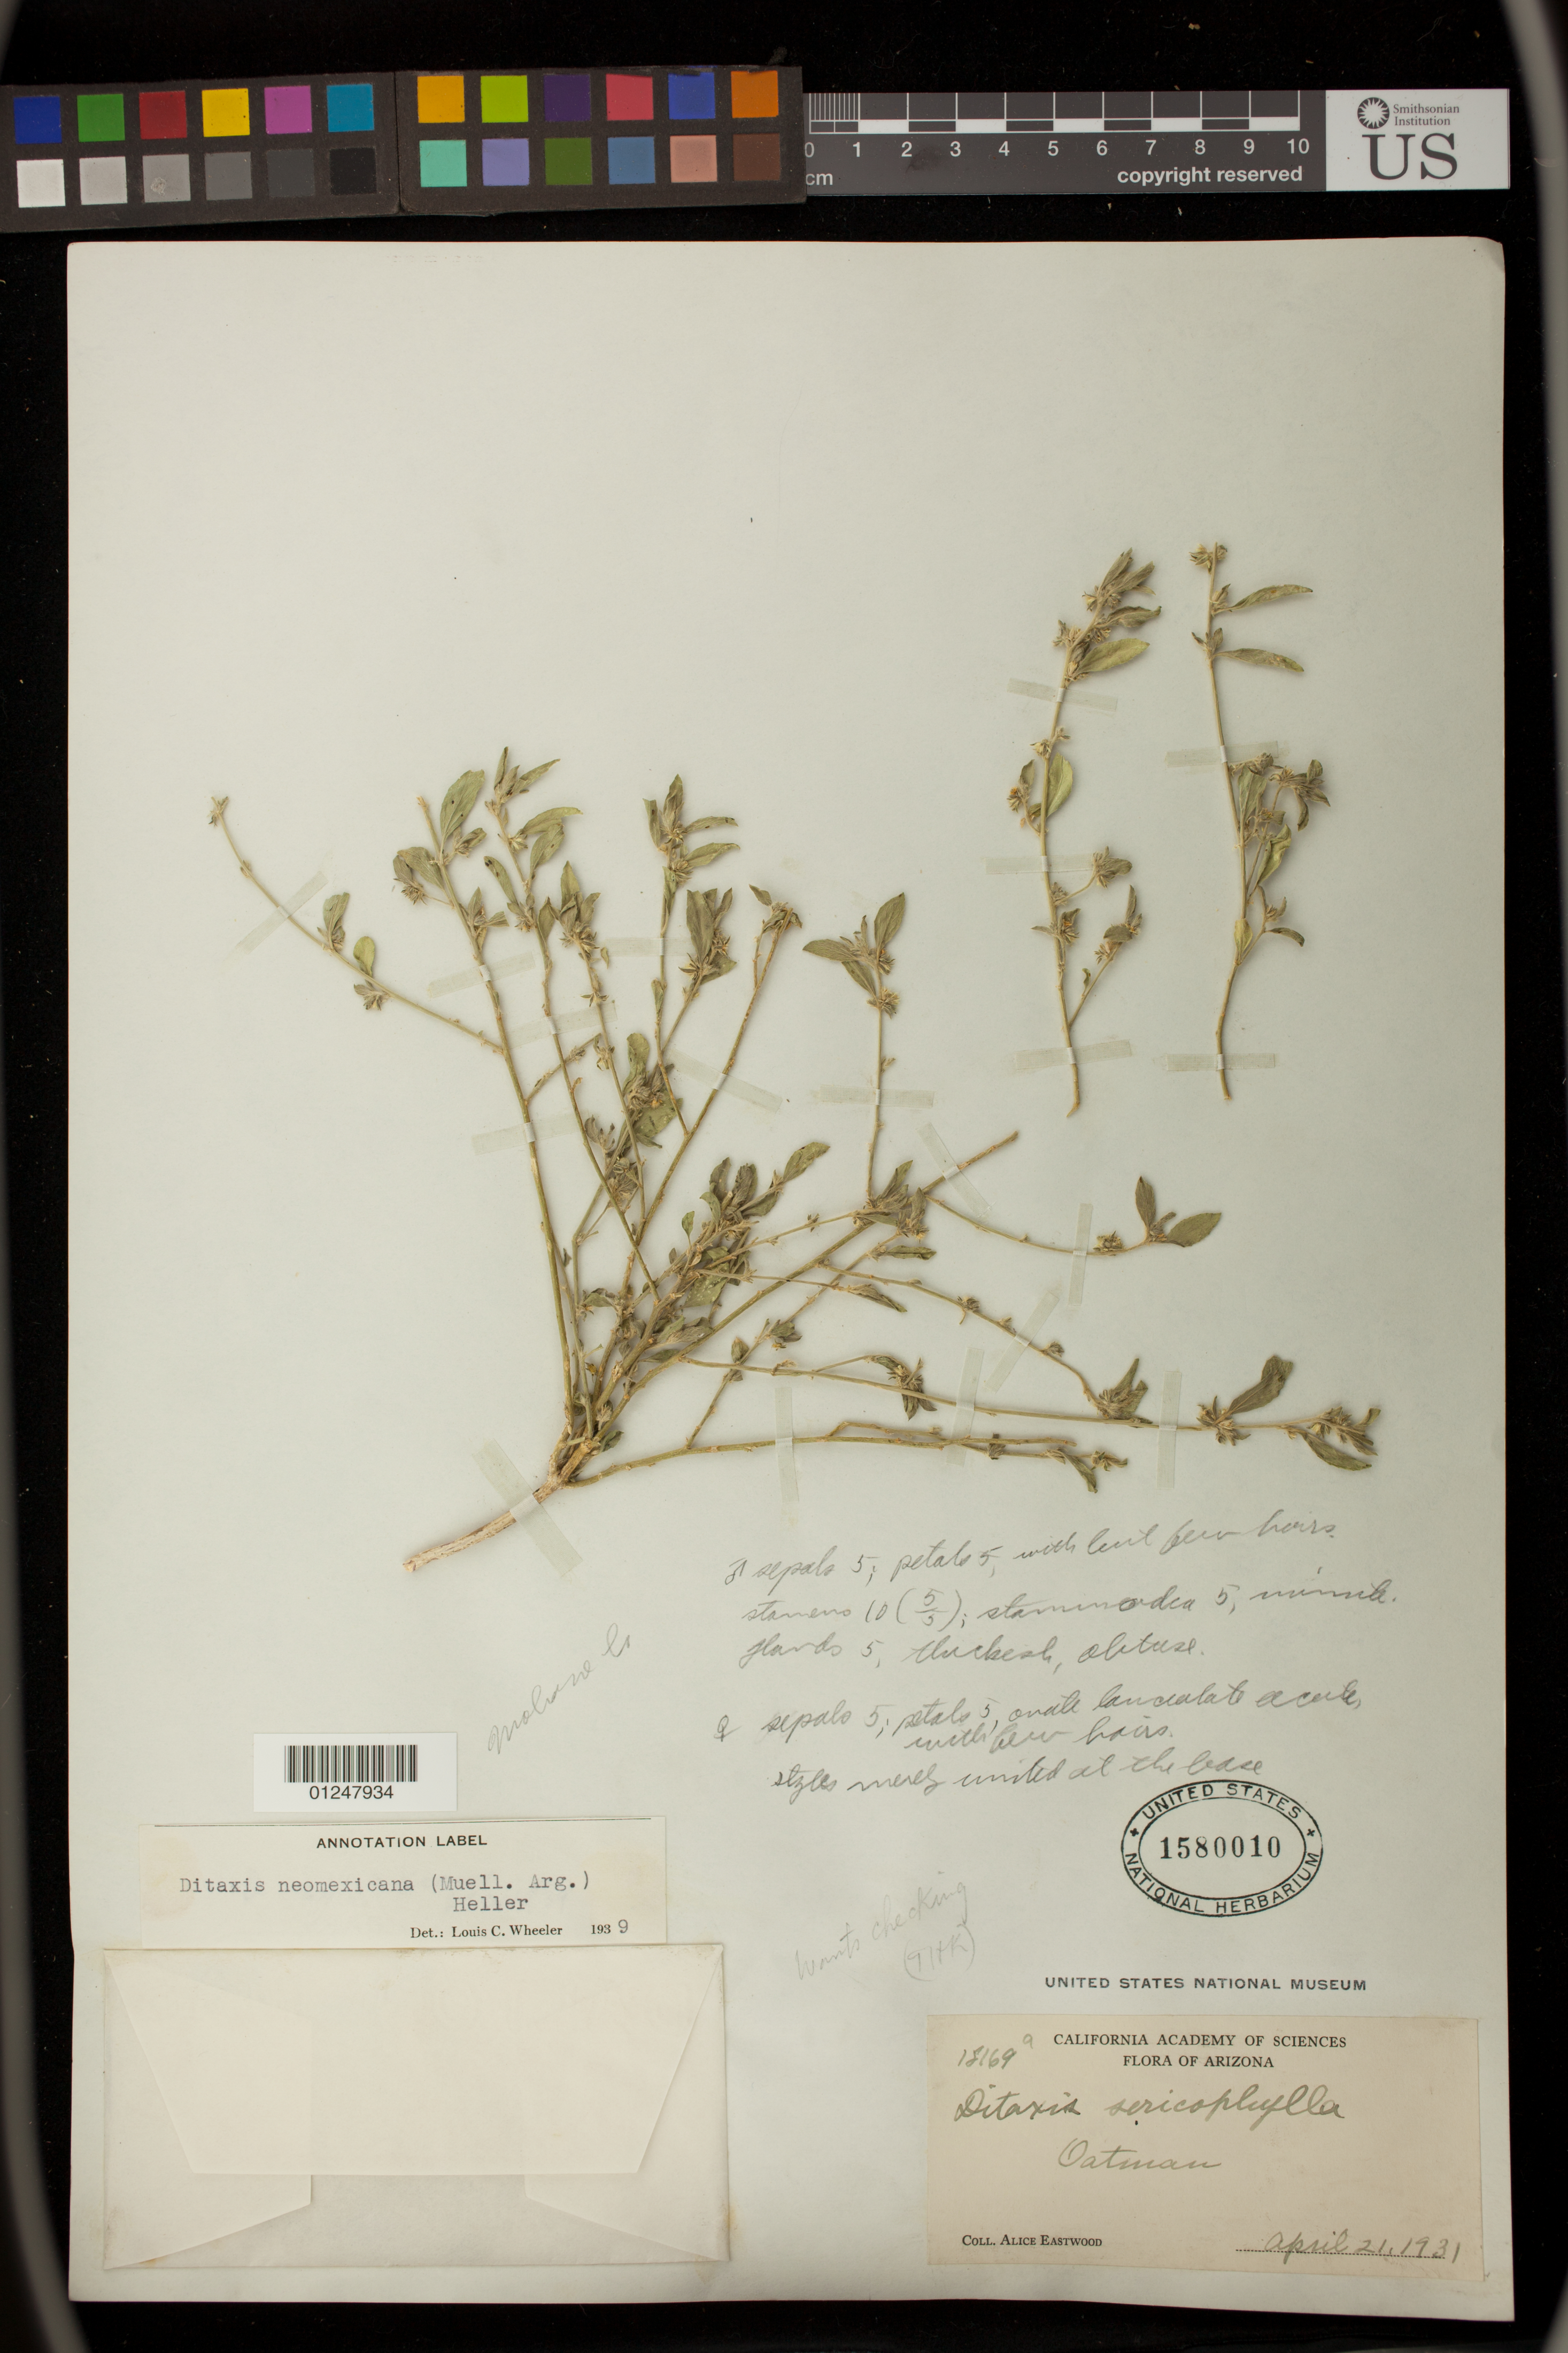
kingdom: Plantae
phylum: Tracheophyta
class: Magnoliopsida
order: Malpighiales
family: Euphorbiaceae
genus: Argythamnia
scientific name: Argythamnia serrata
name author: (Torr.) Müll. Arg.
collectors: A. Eastwood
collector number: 18169a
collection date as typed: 21 Apr 1931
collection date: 1931-04-21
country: United States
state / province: Arizona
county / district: Mohave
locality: Oatman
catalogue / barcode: US 1580010